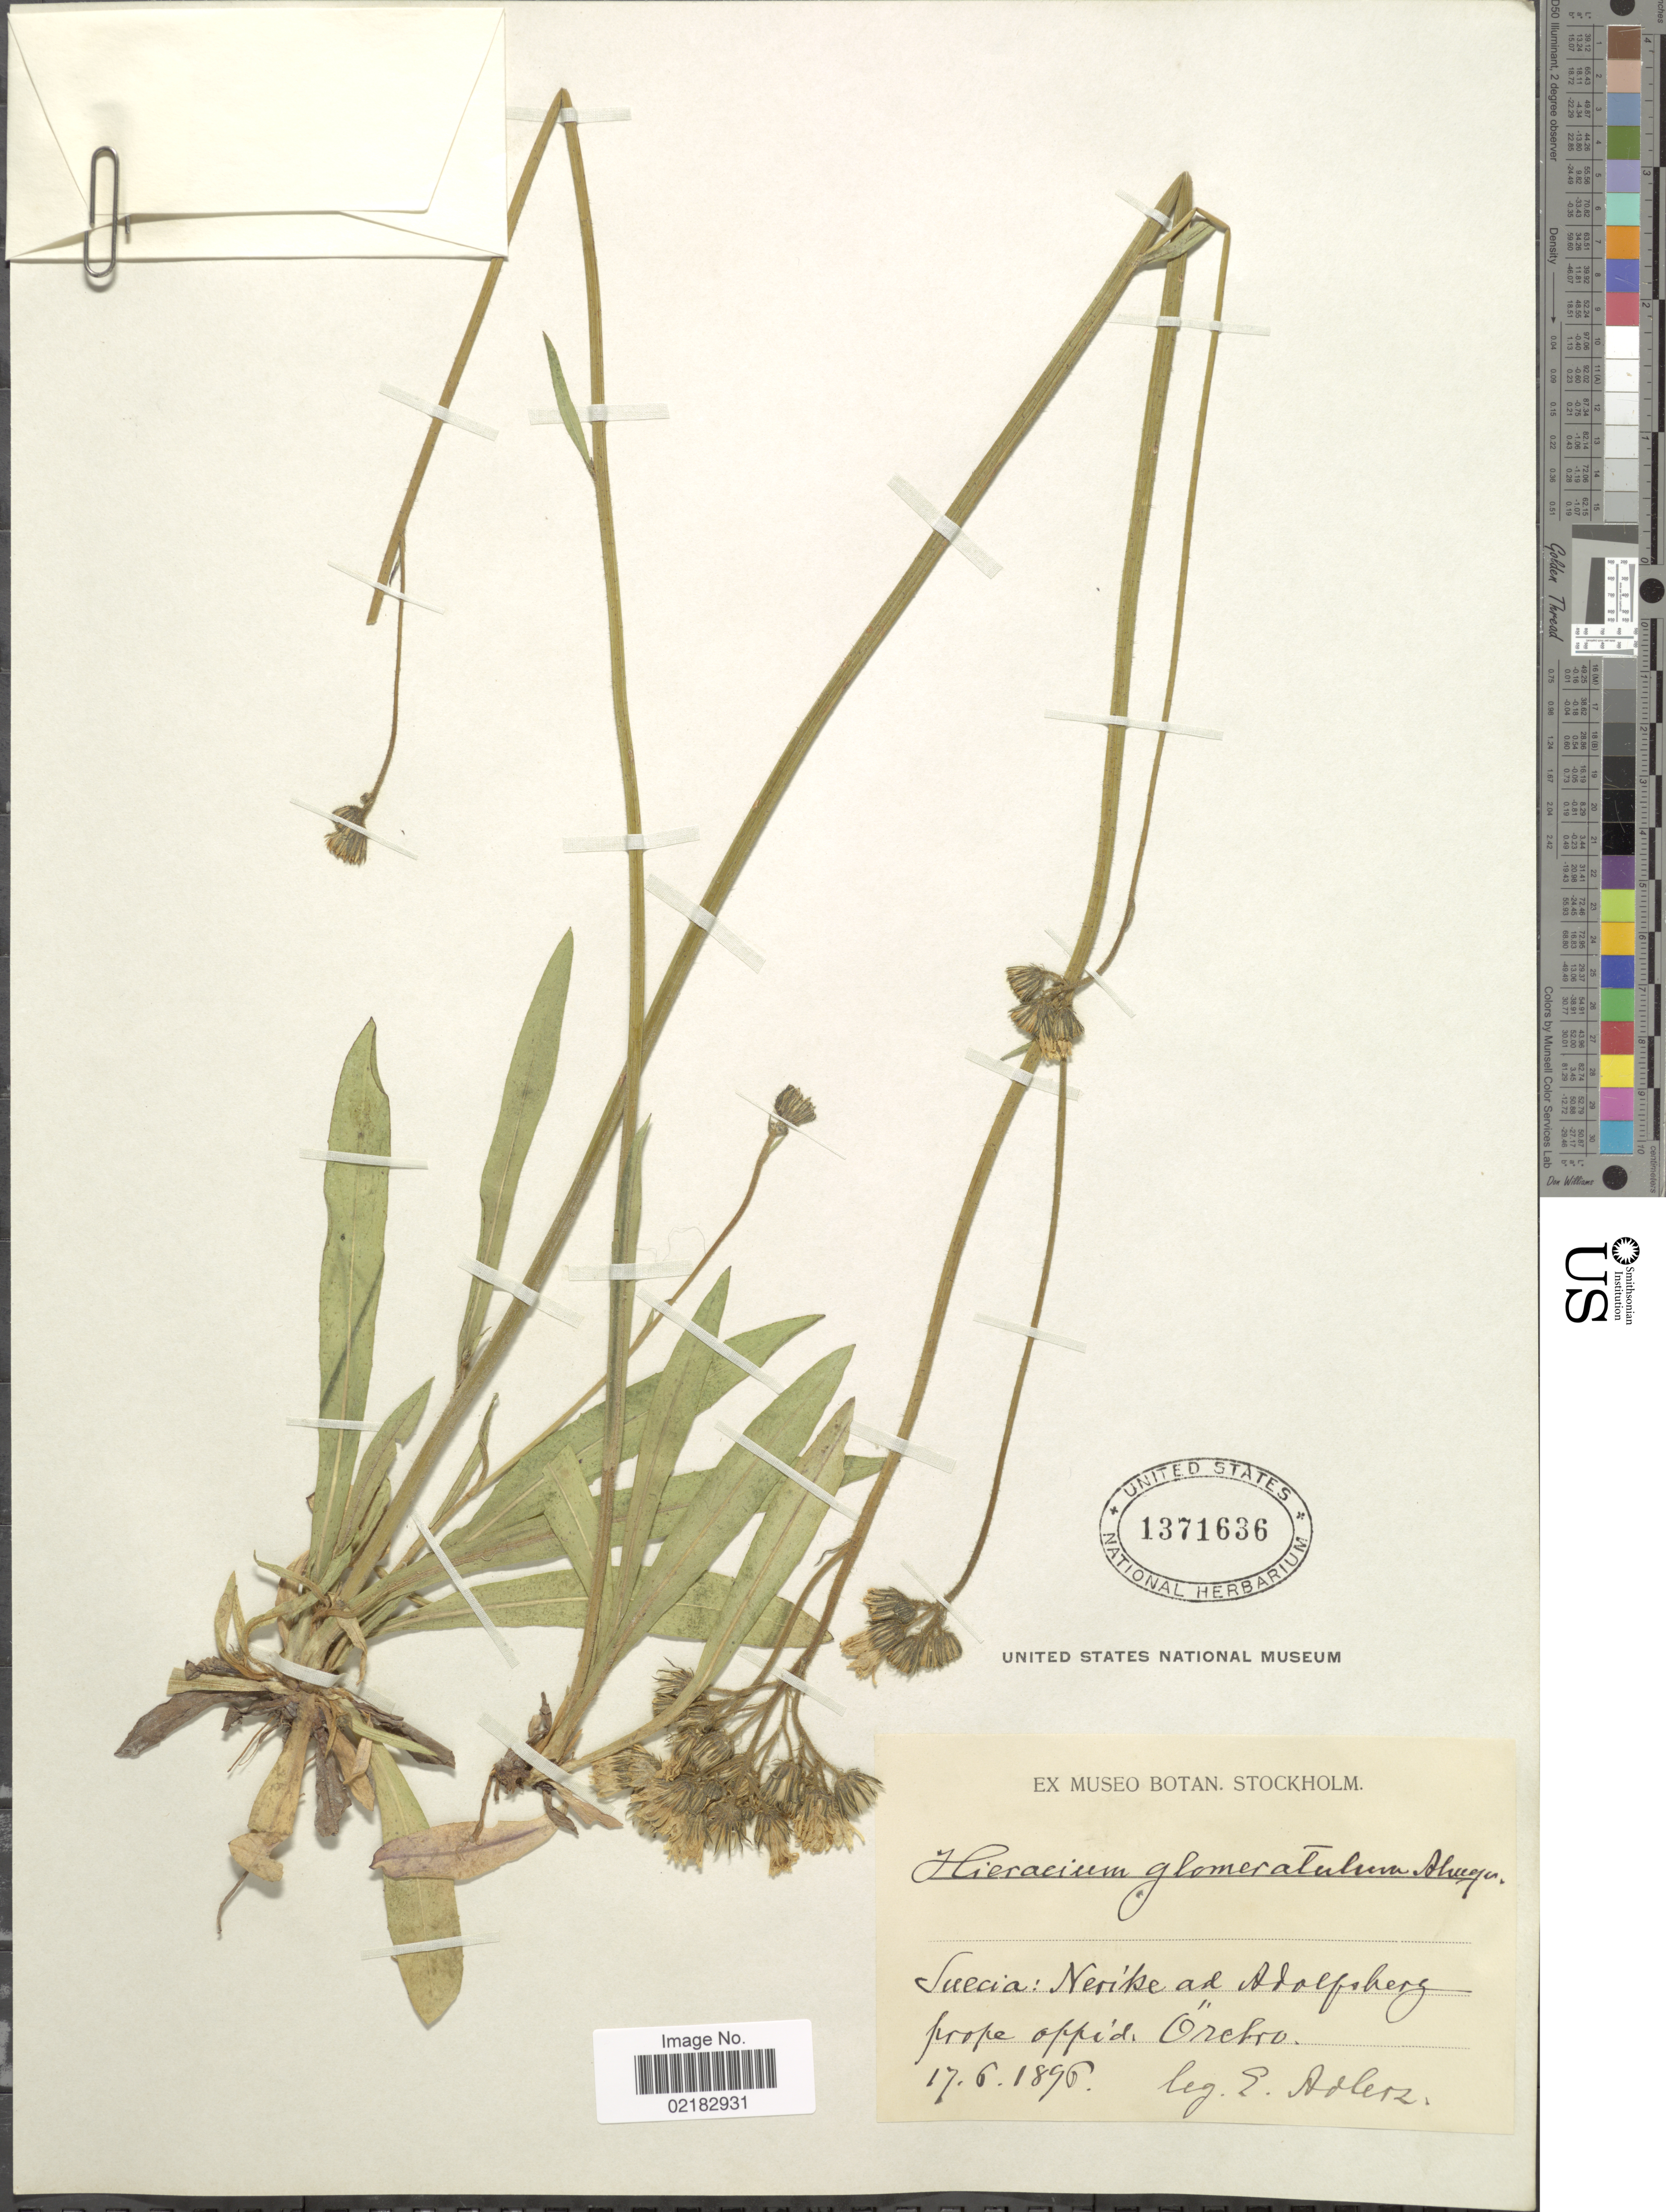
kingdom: Plantae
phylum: Tracheophyta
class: Magnoliopsida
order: Asterales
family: Asteraceae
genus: Pilosella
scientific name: Pilosella glomerata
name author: (Froel.) Fr.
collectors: E. Adlerz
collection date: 1896-06-17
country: Sweden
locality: Sueciae, Nerike ad Abolfsberg prope appid Orekro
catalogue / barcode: US 1371636